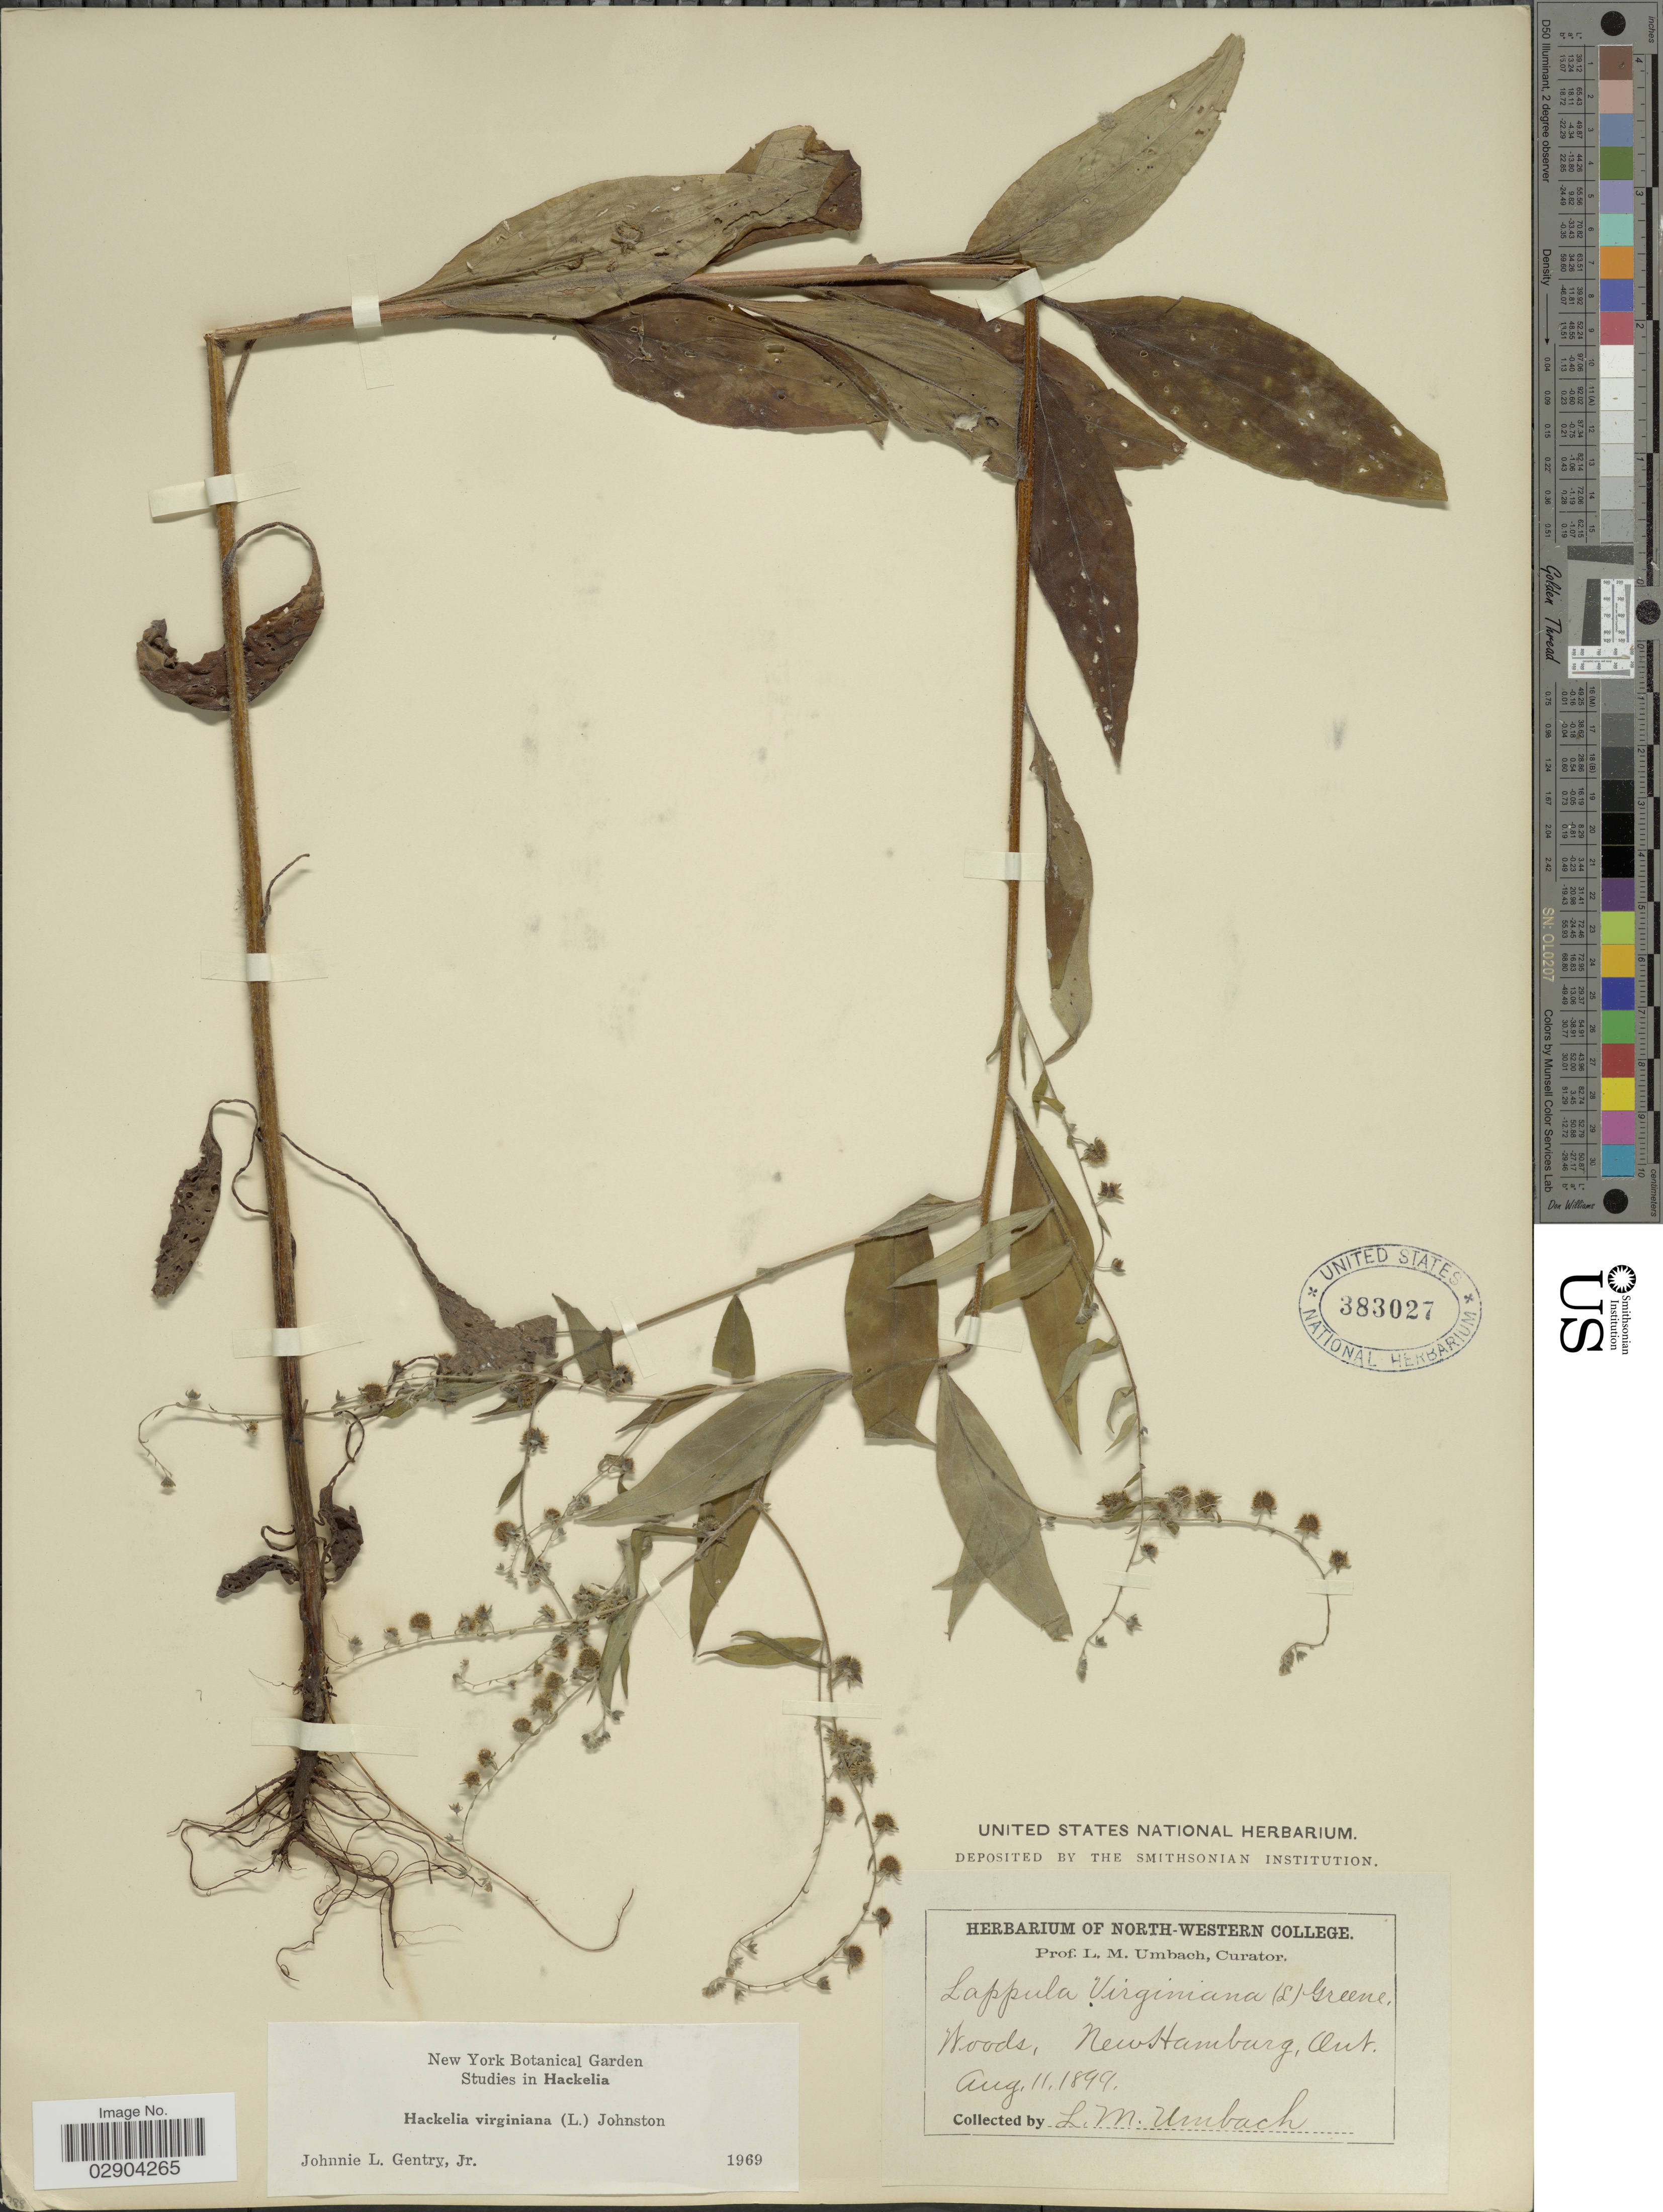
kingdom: Plantae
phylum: Tracheophyta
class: Magnoliopsida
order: Boraginales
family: Boraginaceae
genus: Hackelia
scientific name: Hackelia virginiana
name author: (L.) I.M. Johnst.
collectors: L. M. Umbach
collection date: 1899-08-11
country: Canada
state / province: Ontario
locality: Woods, New Hamburg, Ont.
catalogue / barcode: US 383027